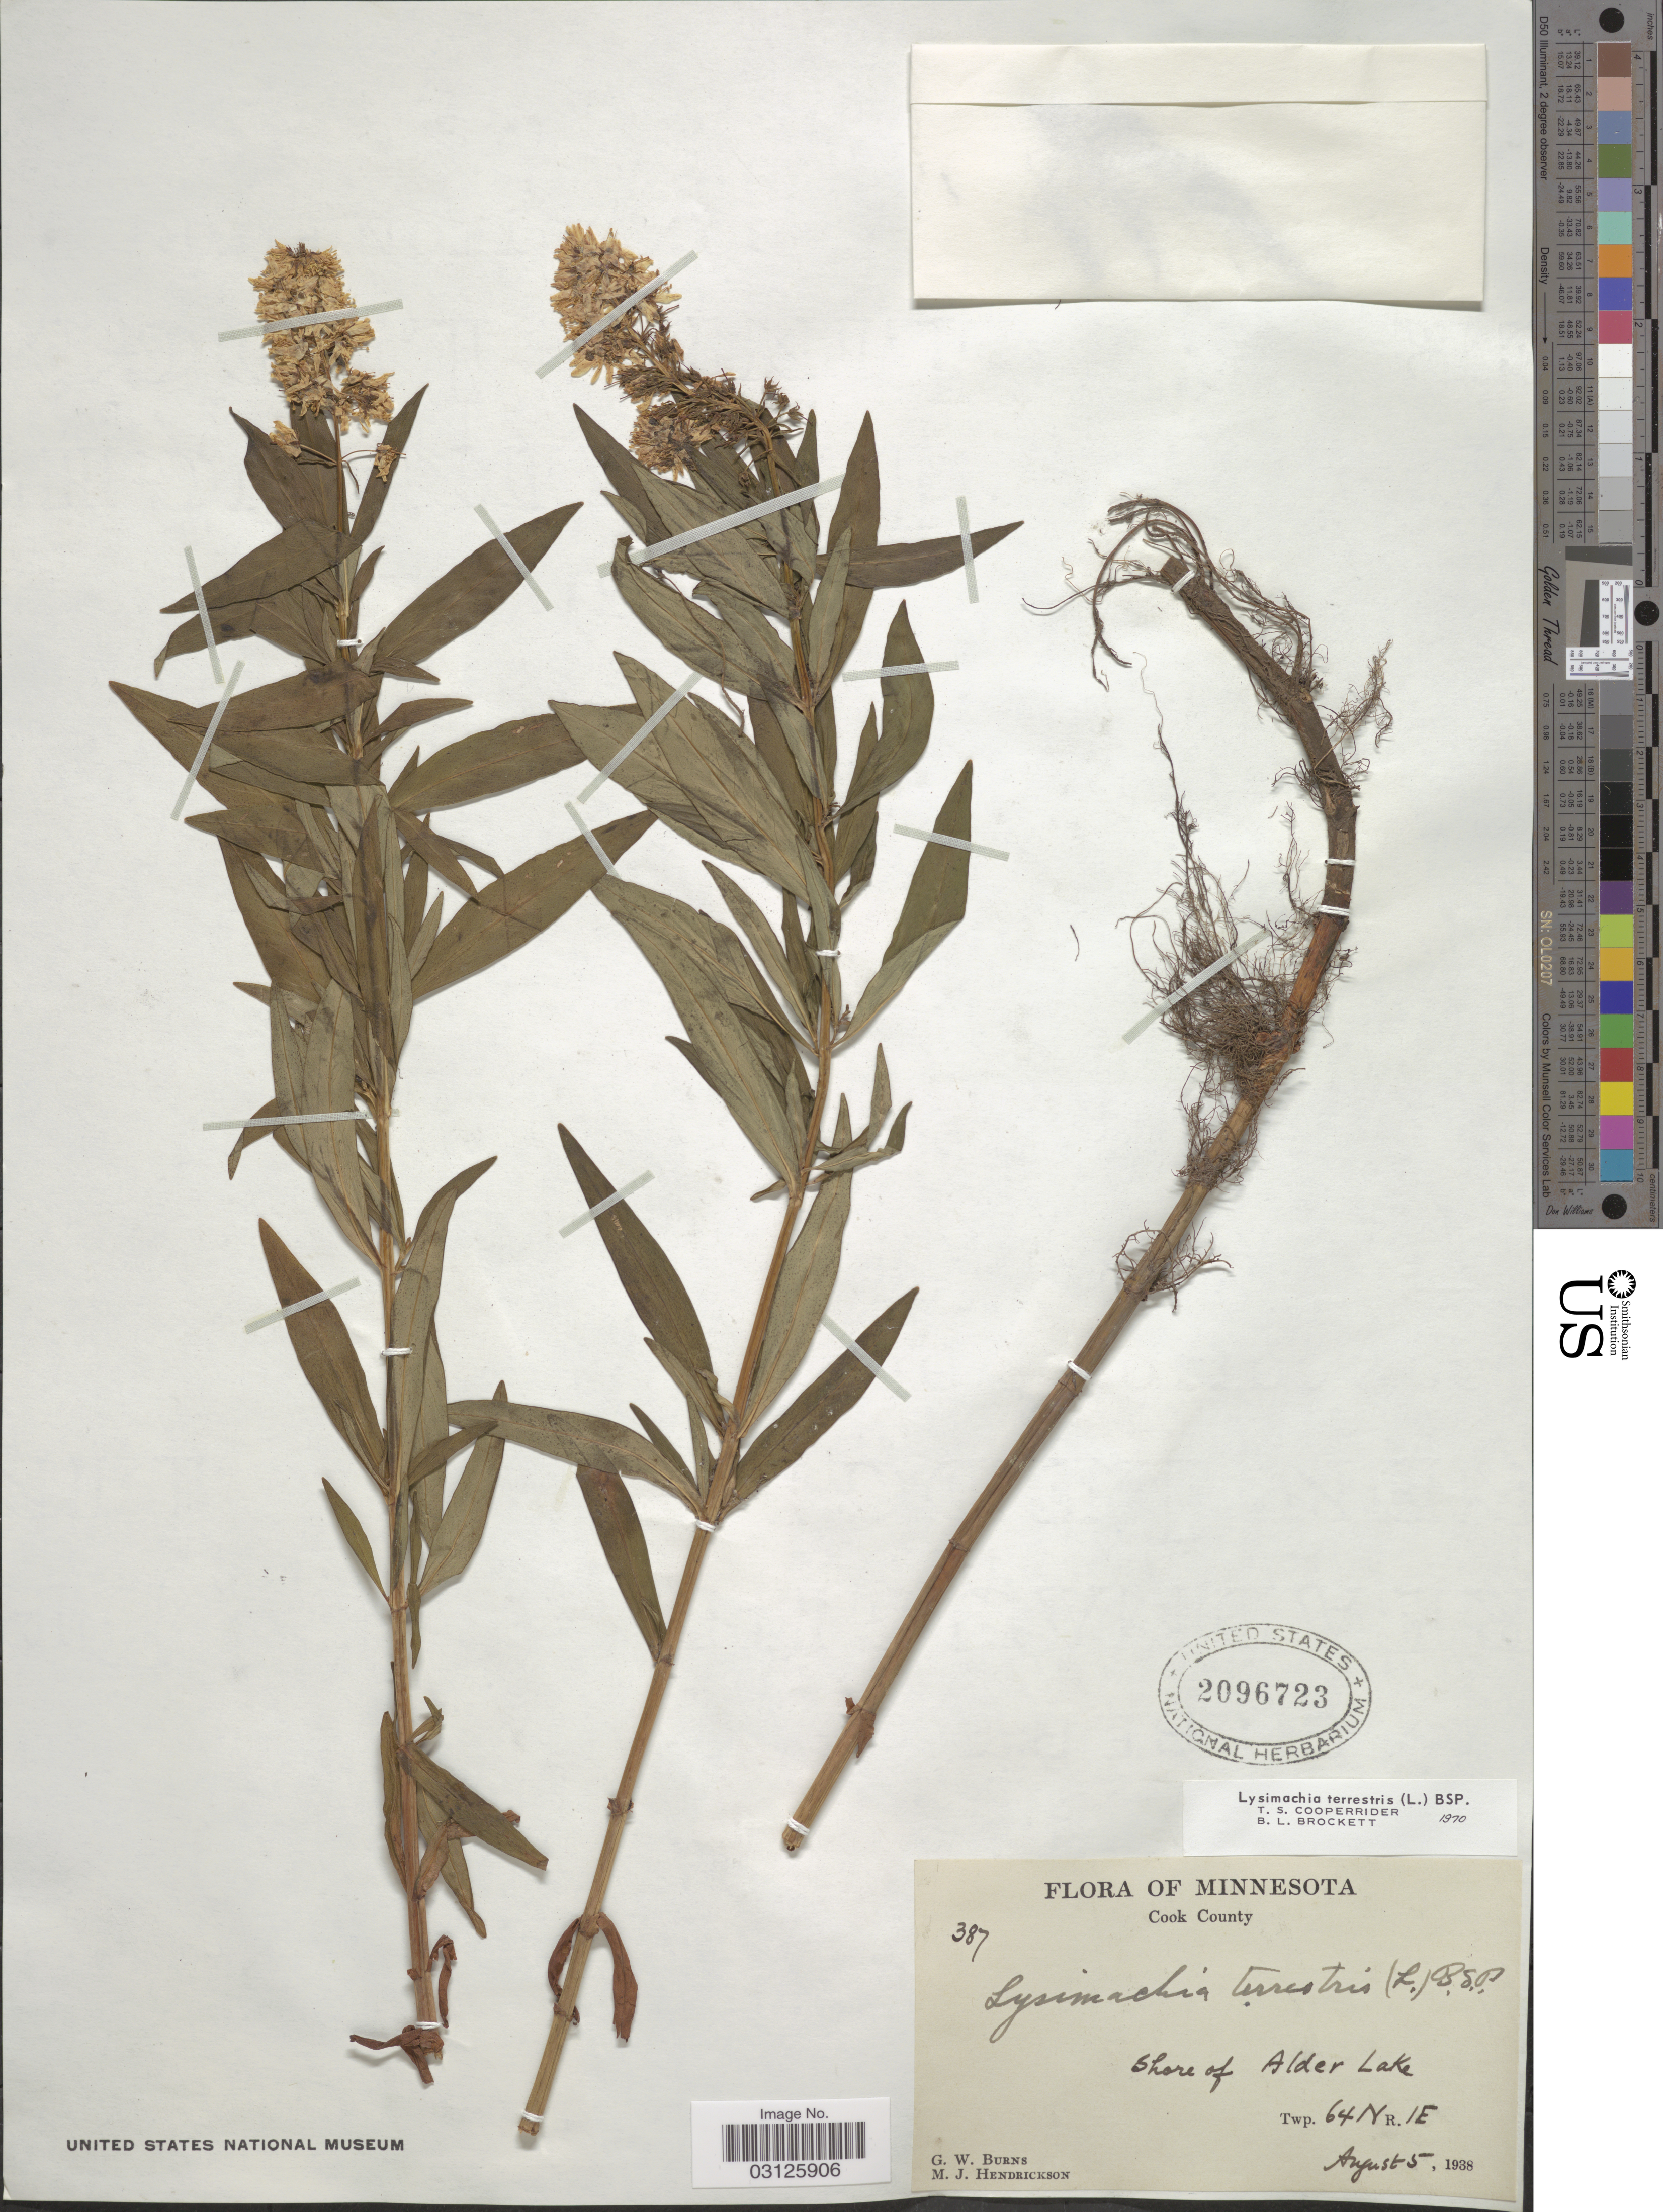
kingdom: Plantae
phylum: Tracheophyta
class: Magnoliopsida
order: Ericales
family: Primulaceae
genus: Lysimachia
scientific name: Lysimachia terrestris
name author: (L.) Britton, Stearns & Poggenb.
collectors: G. Burns & M. Hendrickson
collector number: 387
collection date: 1938-08-05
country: United States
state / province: Minnesota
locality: Cook County. Shore of Alder Lake. Twp. 64N R1E.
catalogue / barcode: US 2096723